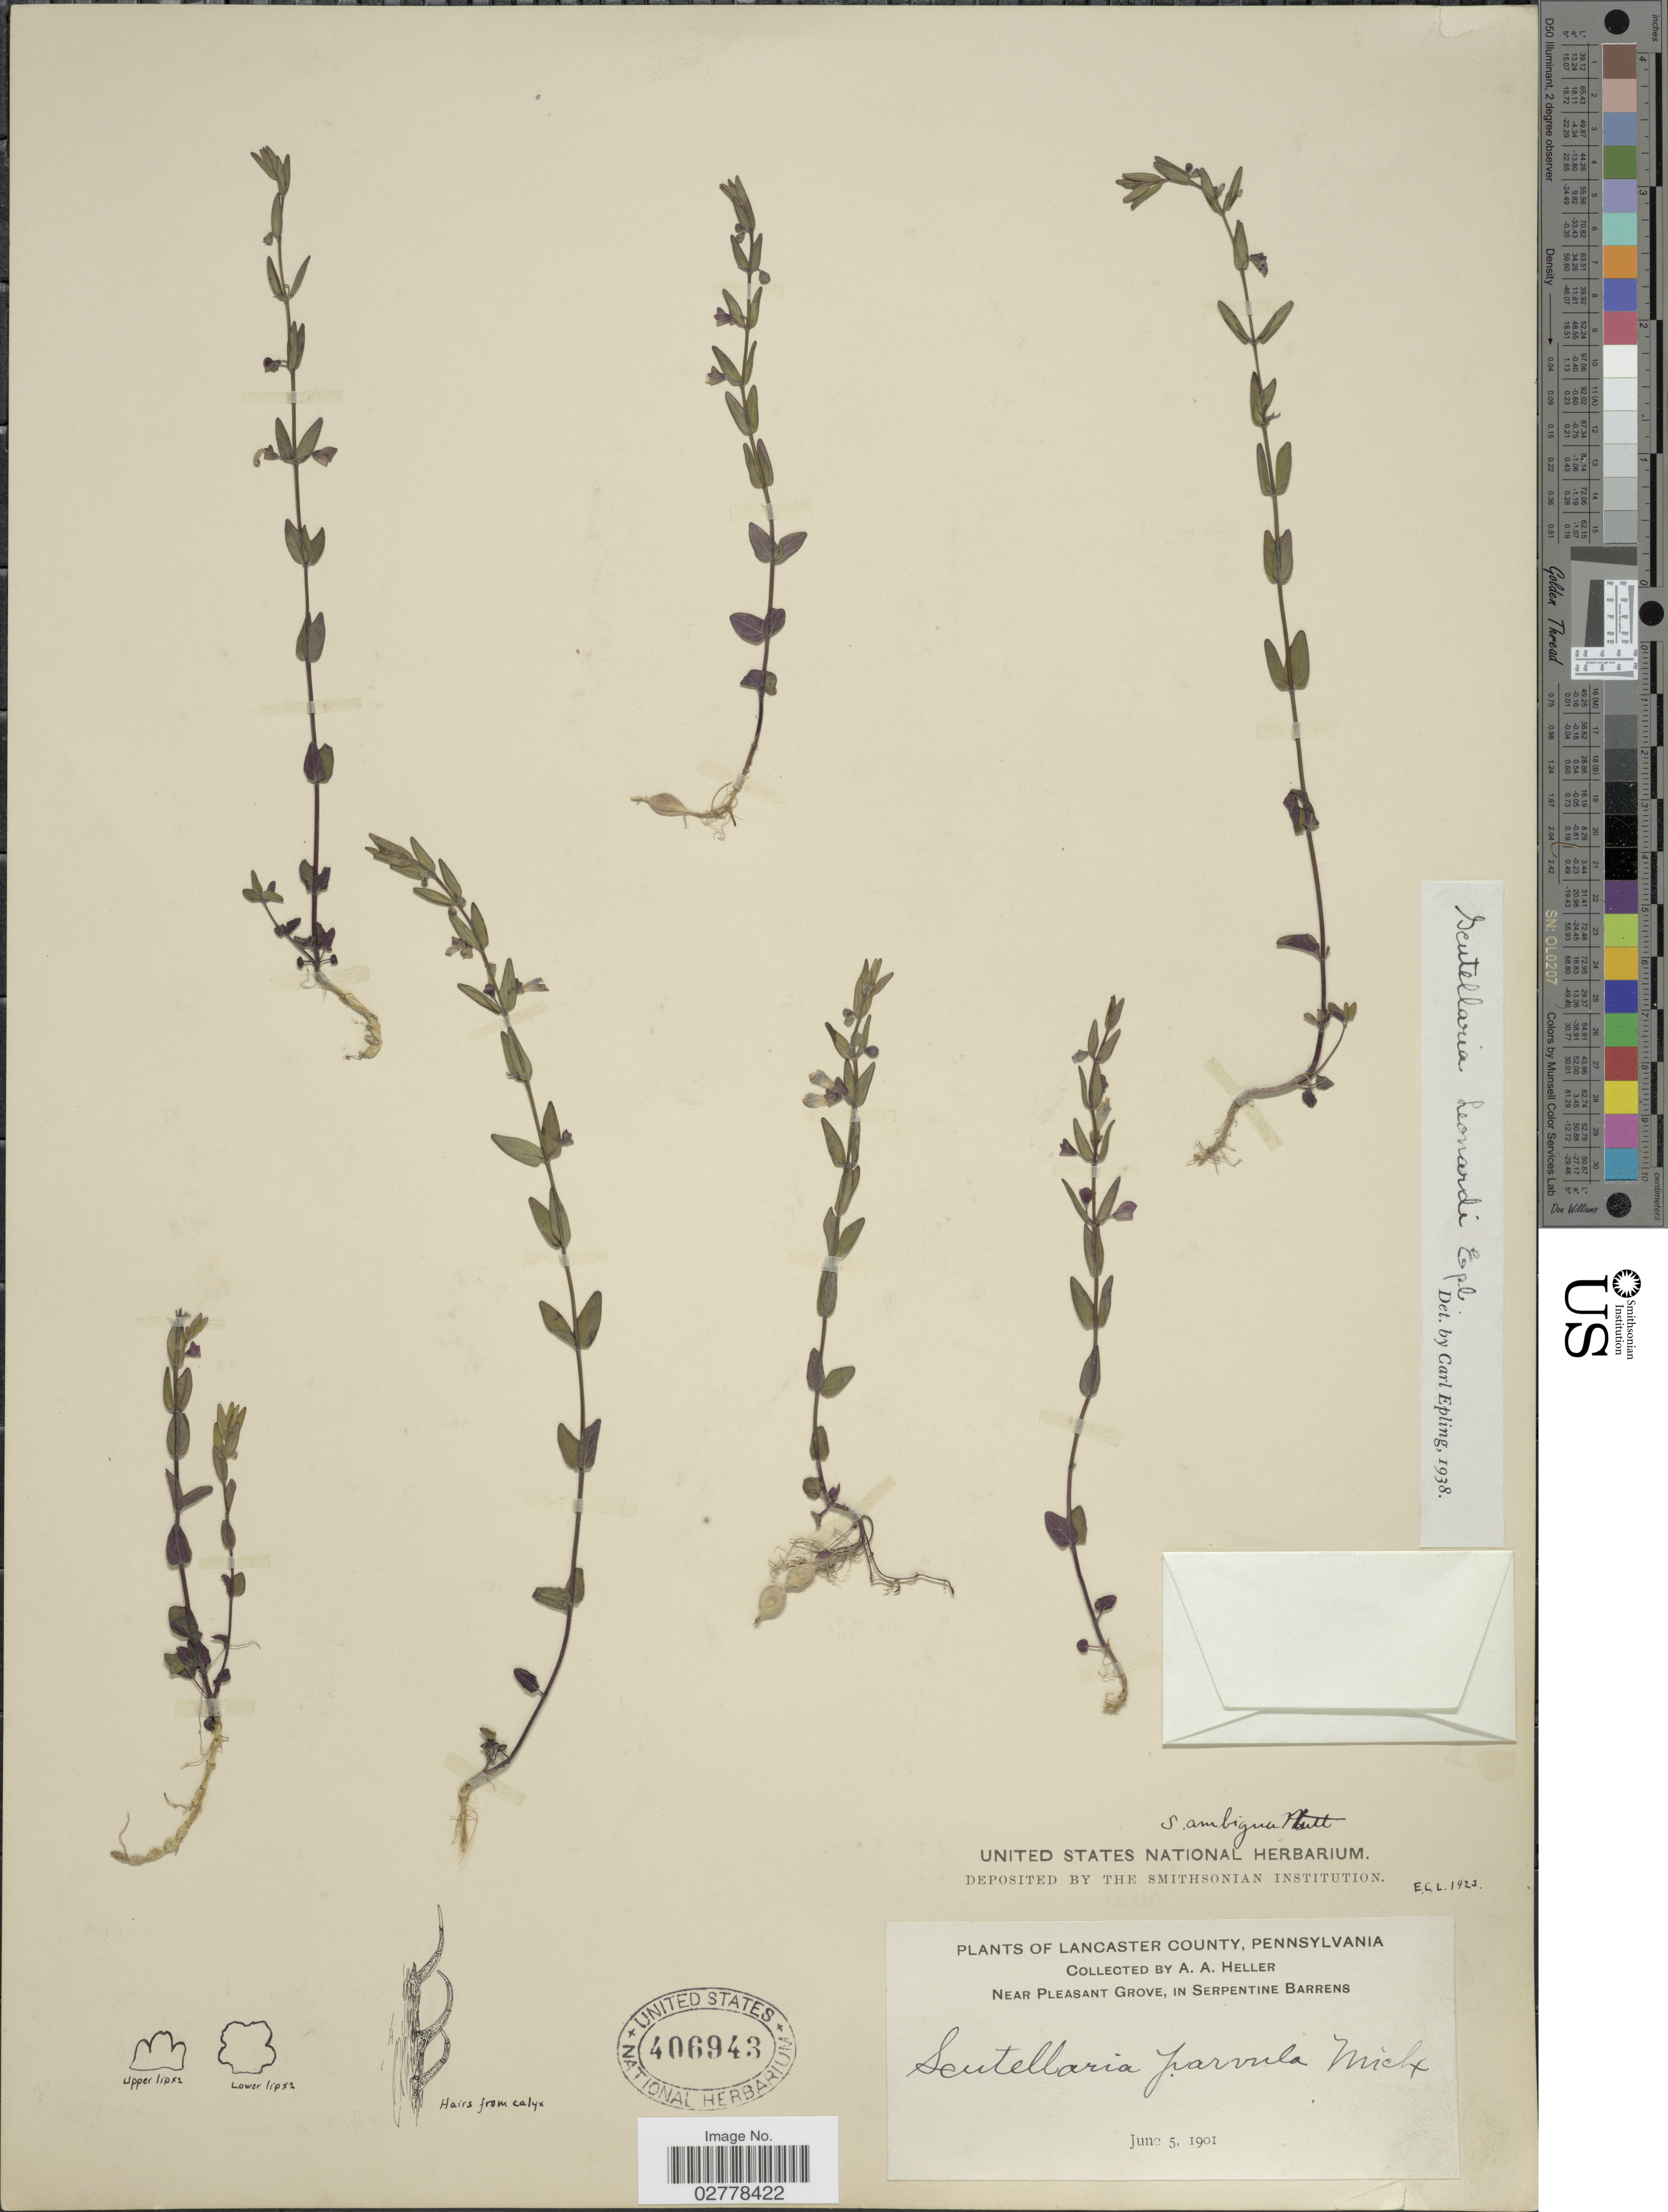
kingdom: Plantae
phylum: Tracheophyta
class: Magnoliopsida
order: Lamiales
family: Lamiaceae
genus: Scutellaria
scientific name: Scutellaria leonardii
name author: Epling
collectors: A. A. Heller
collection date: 1901-06-05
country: United States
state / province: Pennsylvania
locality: Lancaster County. Near Pleasant Grove, in Serpentine Barrens.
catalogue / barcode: US 406943